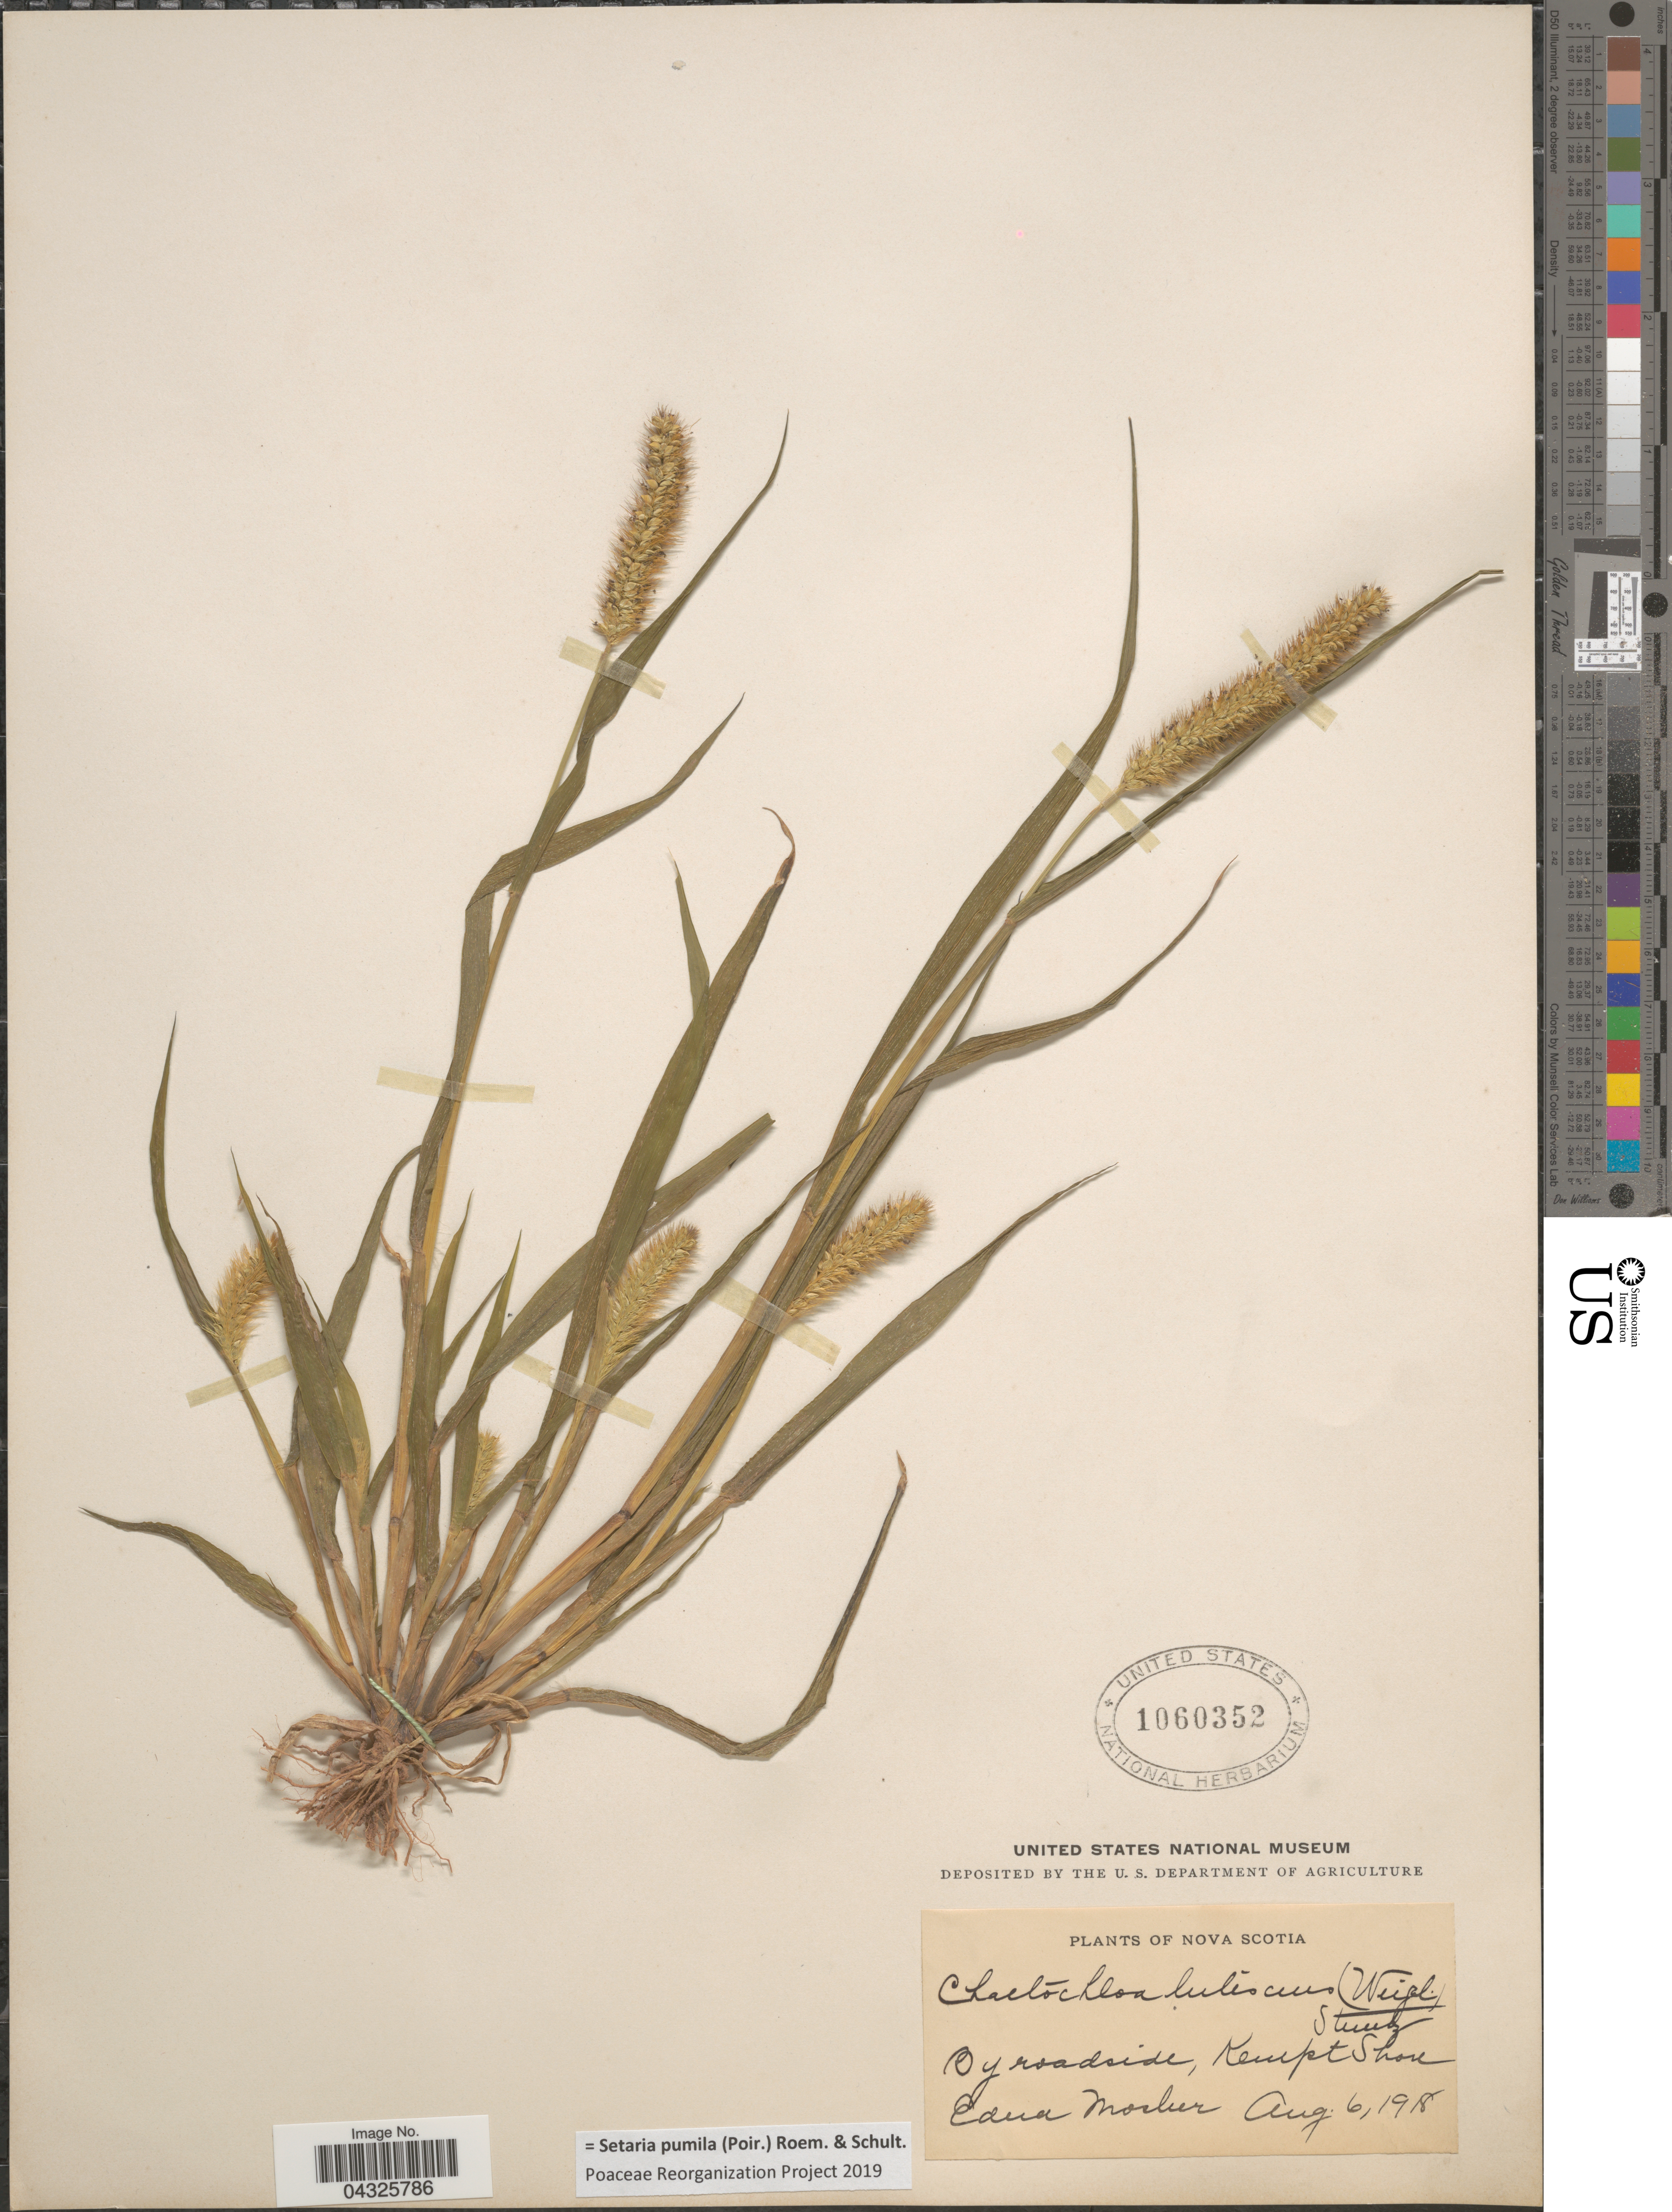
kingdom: Plantae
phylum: Tracheophyta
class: Liliopsida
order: Poales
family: Poaceae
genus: Setaria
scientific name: Setaria pumila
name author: (Poir.) Roem. & Schult.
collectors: E. Moslier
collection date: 1918-08-06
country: Canada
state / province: Nova Scotia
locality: By roadside, Kempt Shore.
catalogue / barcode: US 1060352